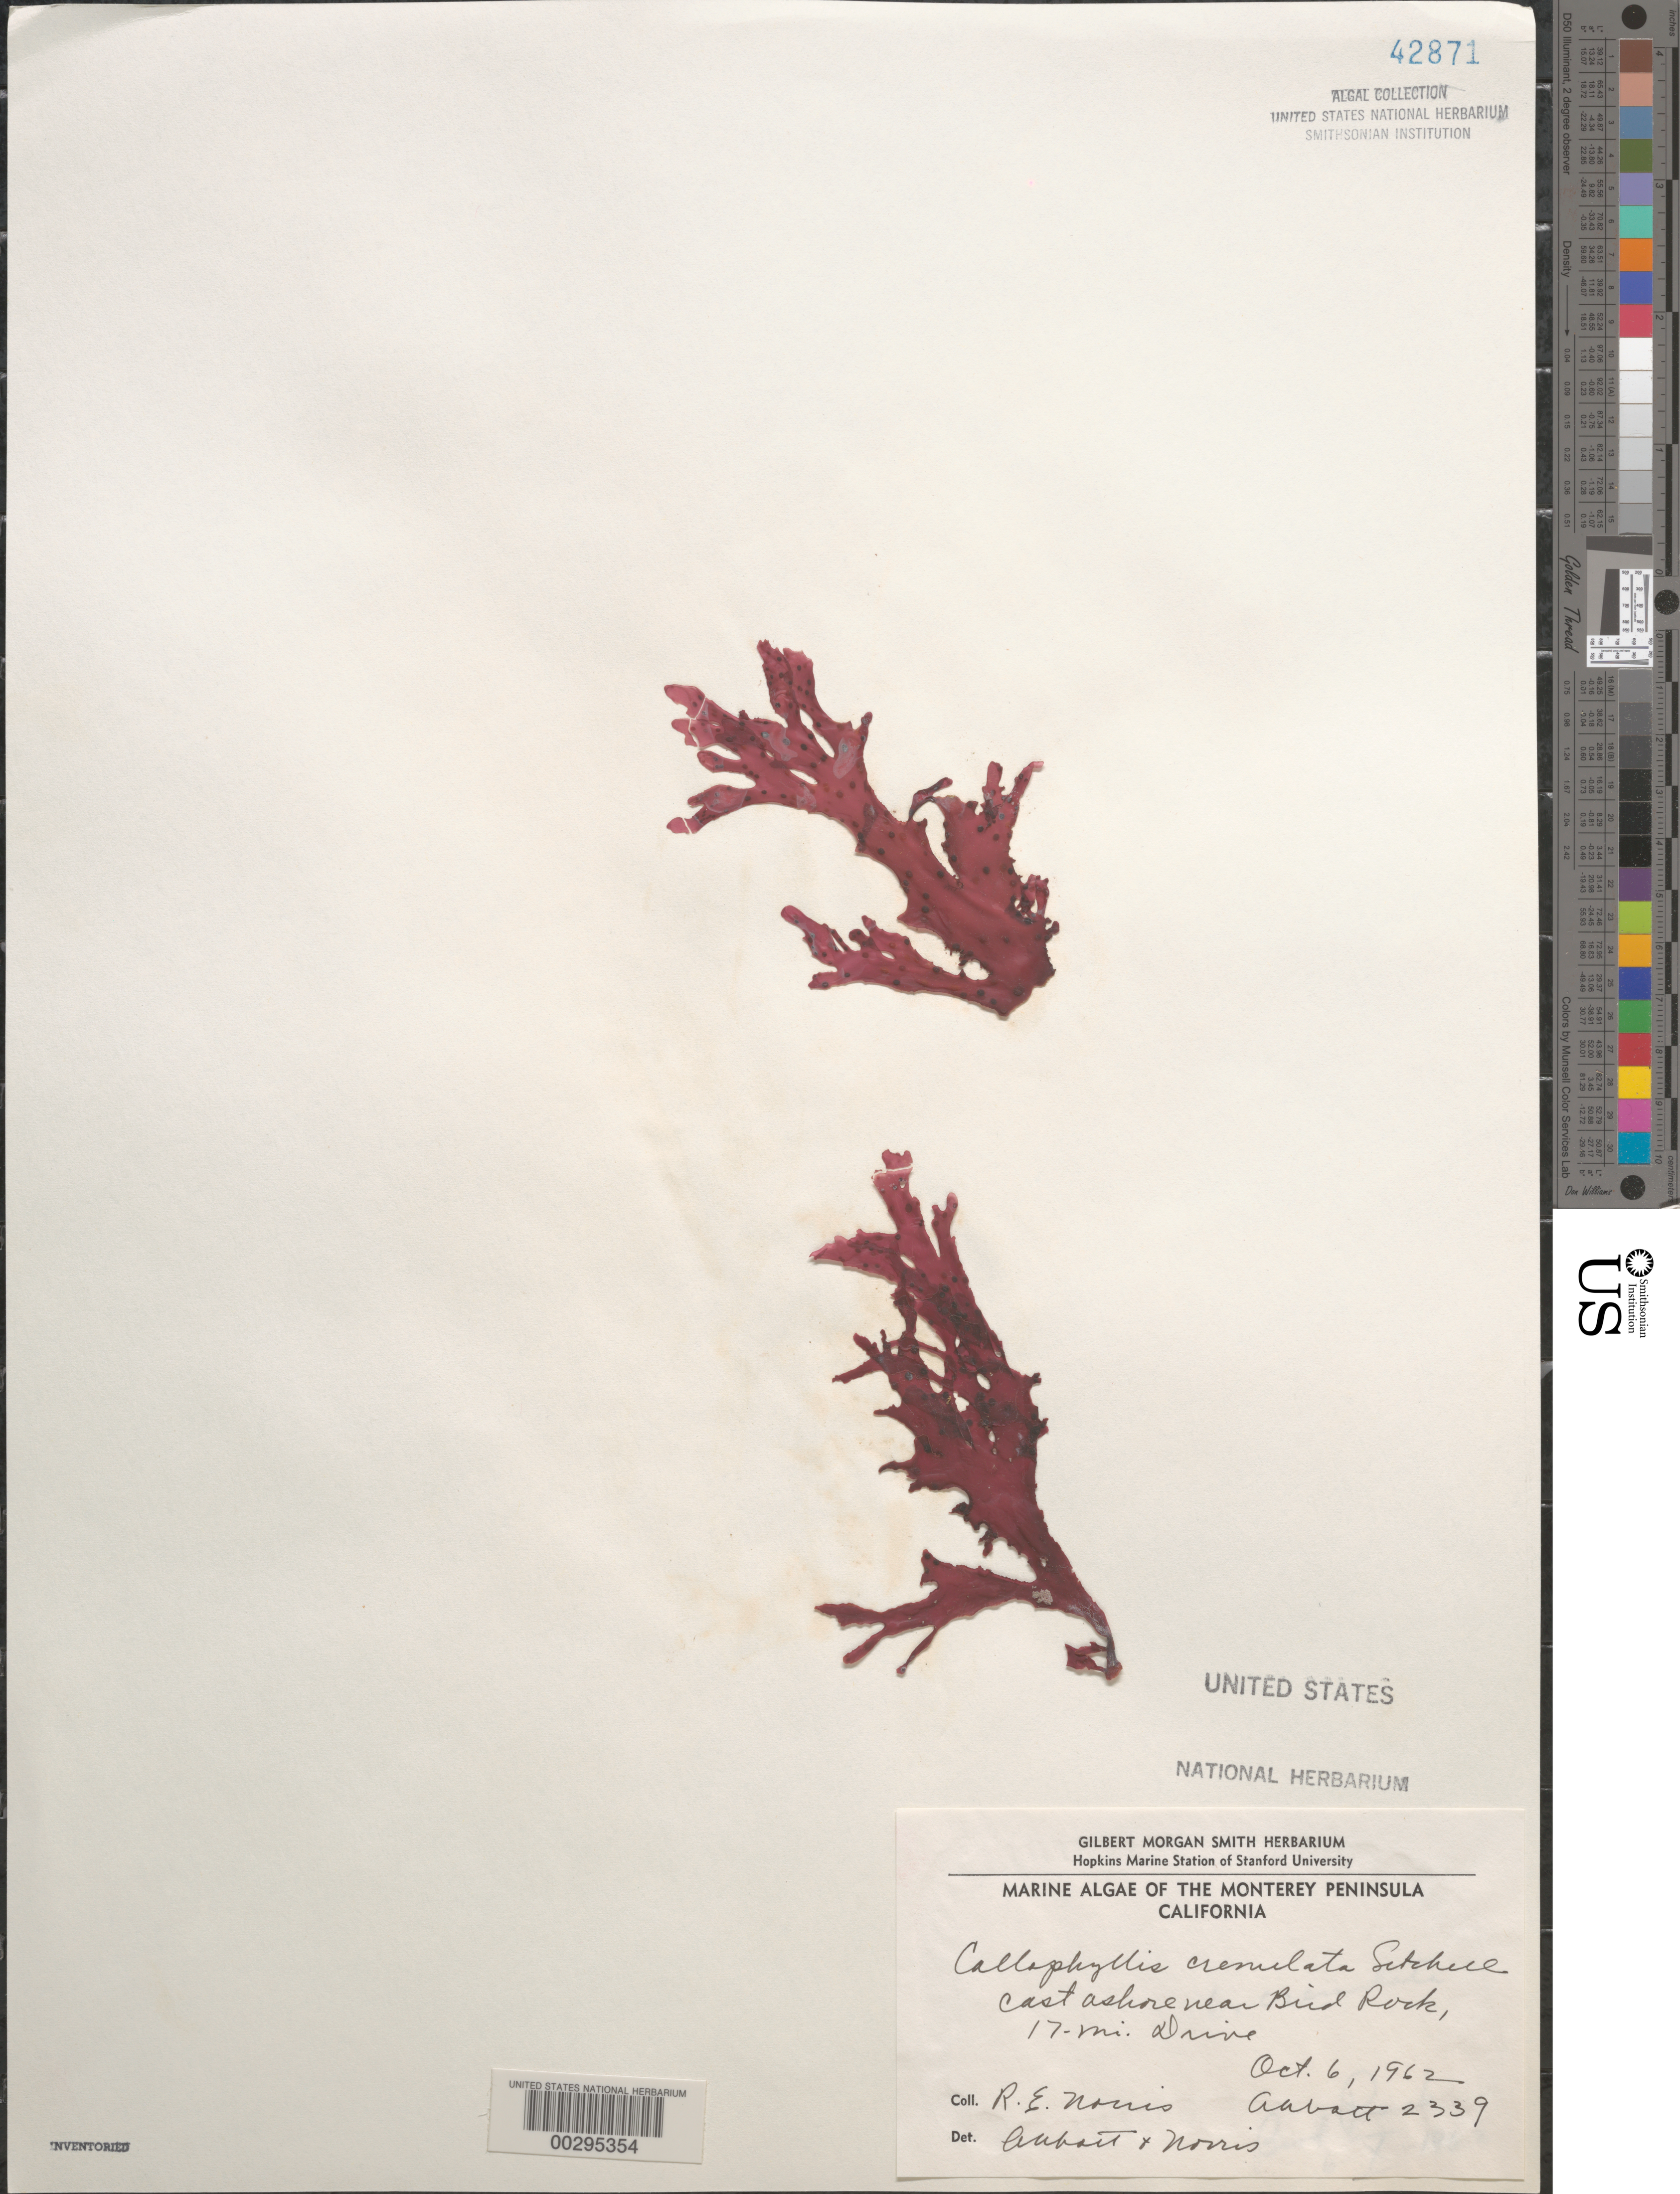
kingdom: Plantae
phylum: Rhodophyta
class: Florideophyceae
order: Gigartinales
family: Kallymeniaceae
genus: Callophyllis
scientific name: Callophyllis crenulata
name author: Setch.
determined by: Abbott, I. A.; Norris, R. E.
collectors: R. E. Norris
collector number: IAA 2339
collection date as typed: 06 Oct 1962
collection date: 1962-10-06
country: United States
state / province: California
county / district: Monterey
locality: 17 Mile Drive, near Bird Rock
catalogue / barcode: US 42871